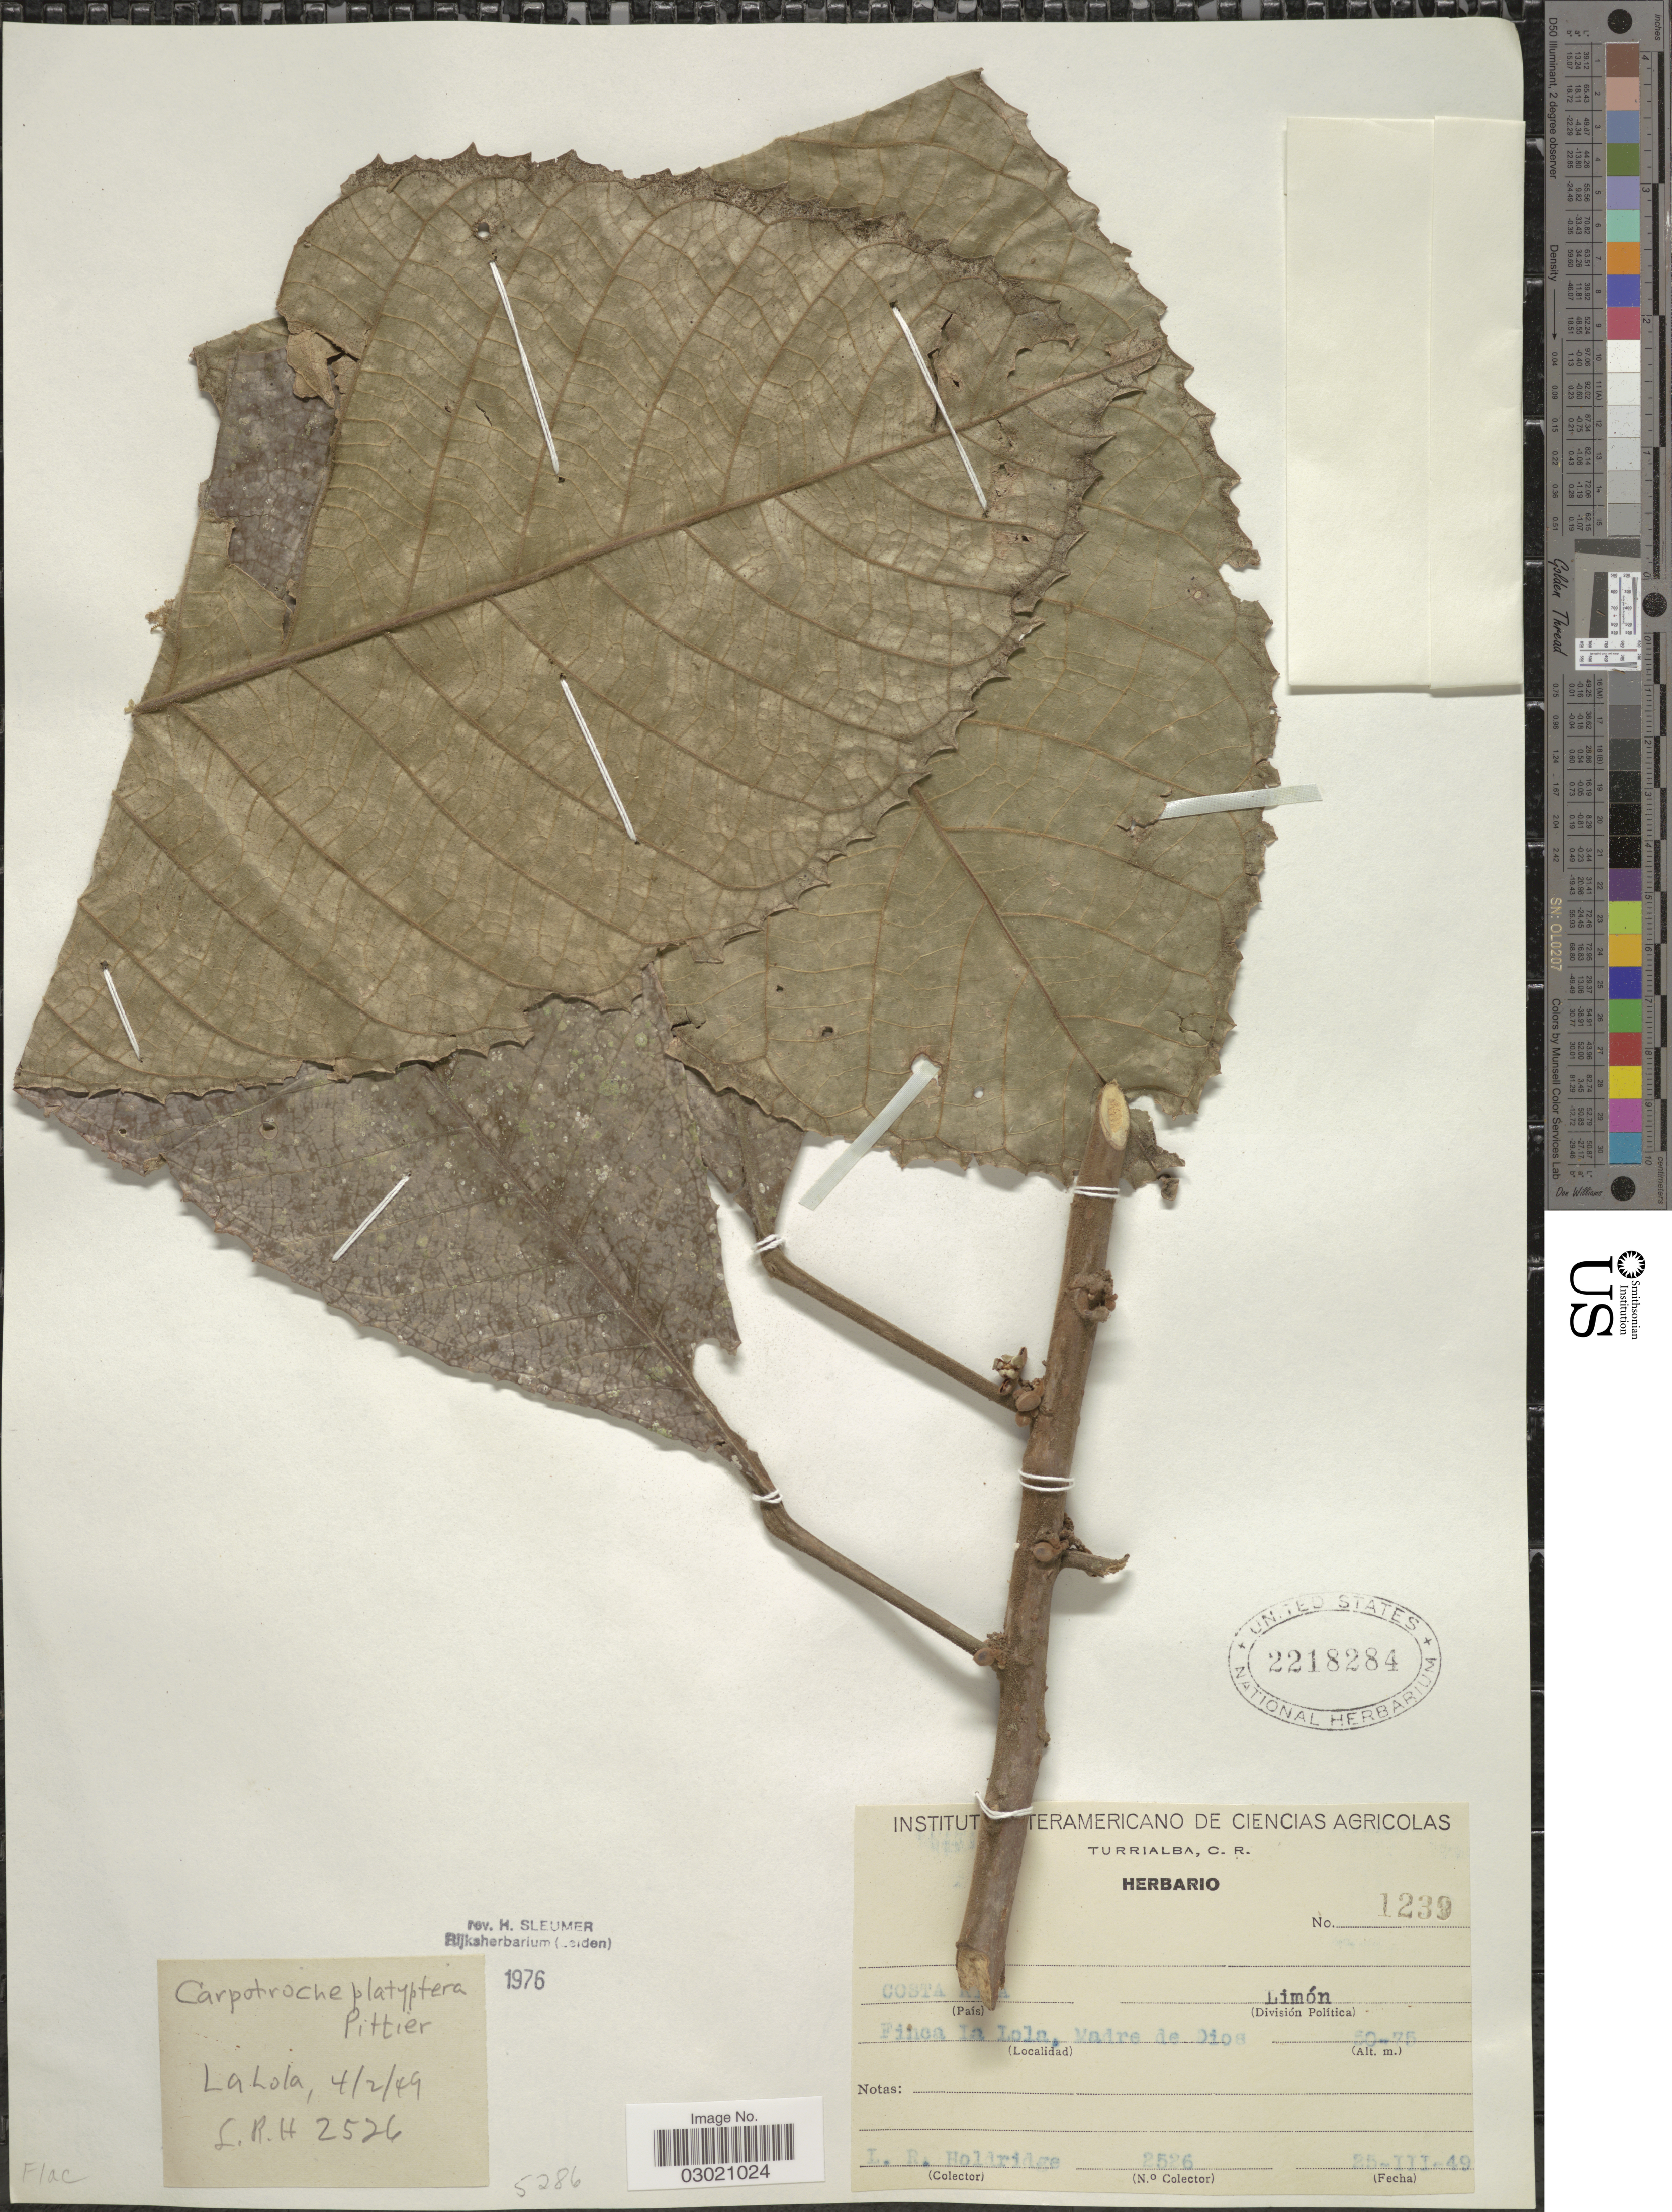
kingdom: Plantae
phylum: Tracheophyta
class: Magnoliopsida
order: Malpighiales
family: Achariaceae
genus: Carpotroche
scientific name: Carpotroche platyptera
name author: Pittier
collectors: L. Holdridge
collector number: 2526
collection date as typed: Transcribed d/m/y: 25/3/49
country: Costa Rica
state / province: Limón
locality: Finca La Lola, Madre de Dios.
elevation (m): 50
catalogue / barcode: US 2218284